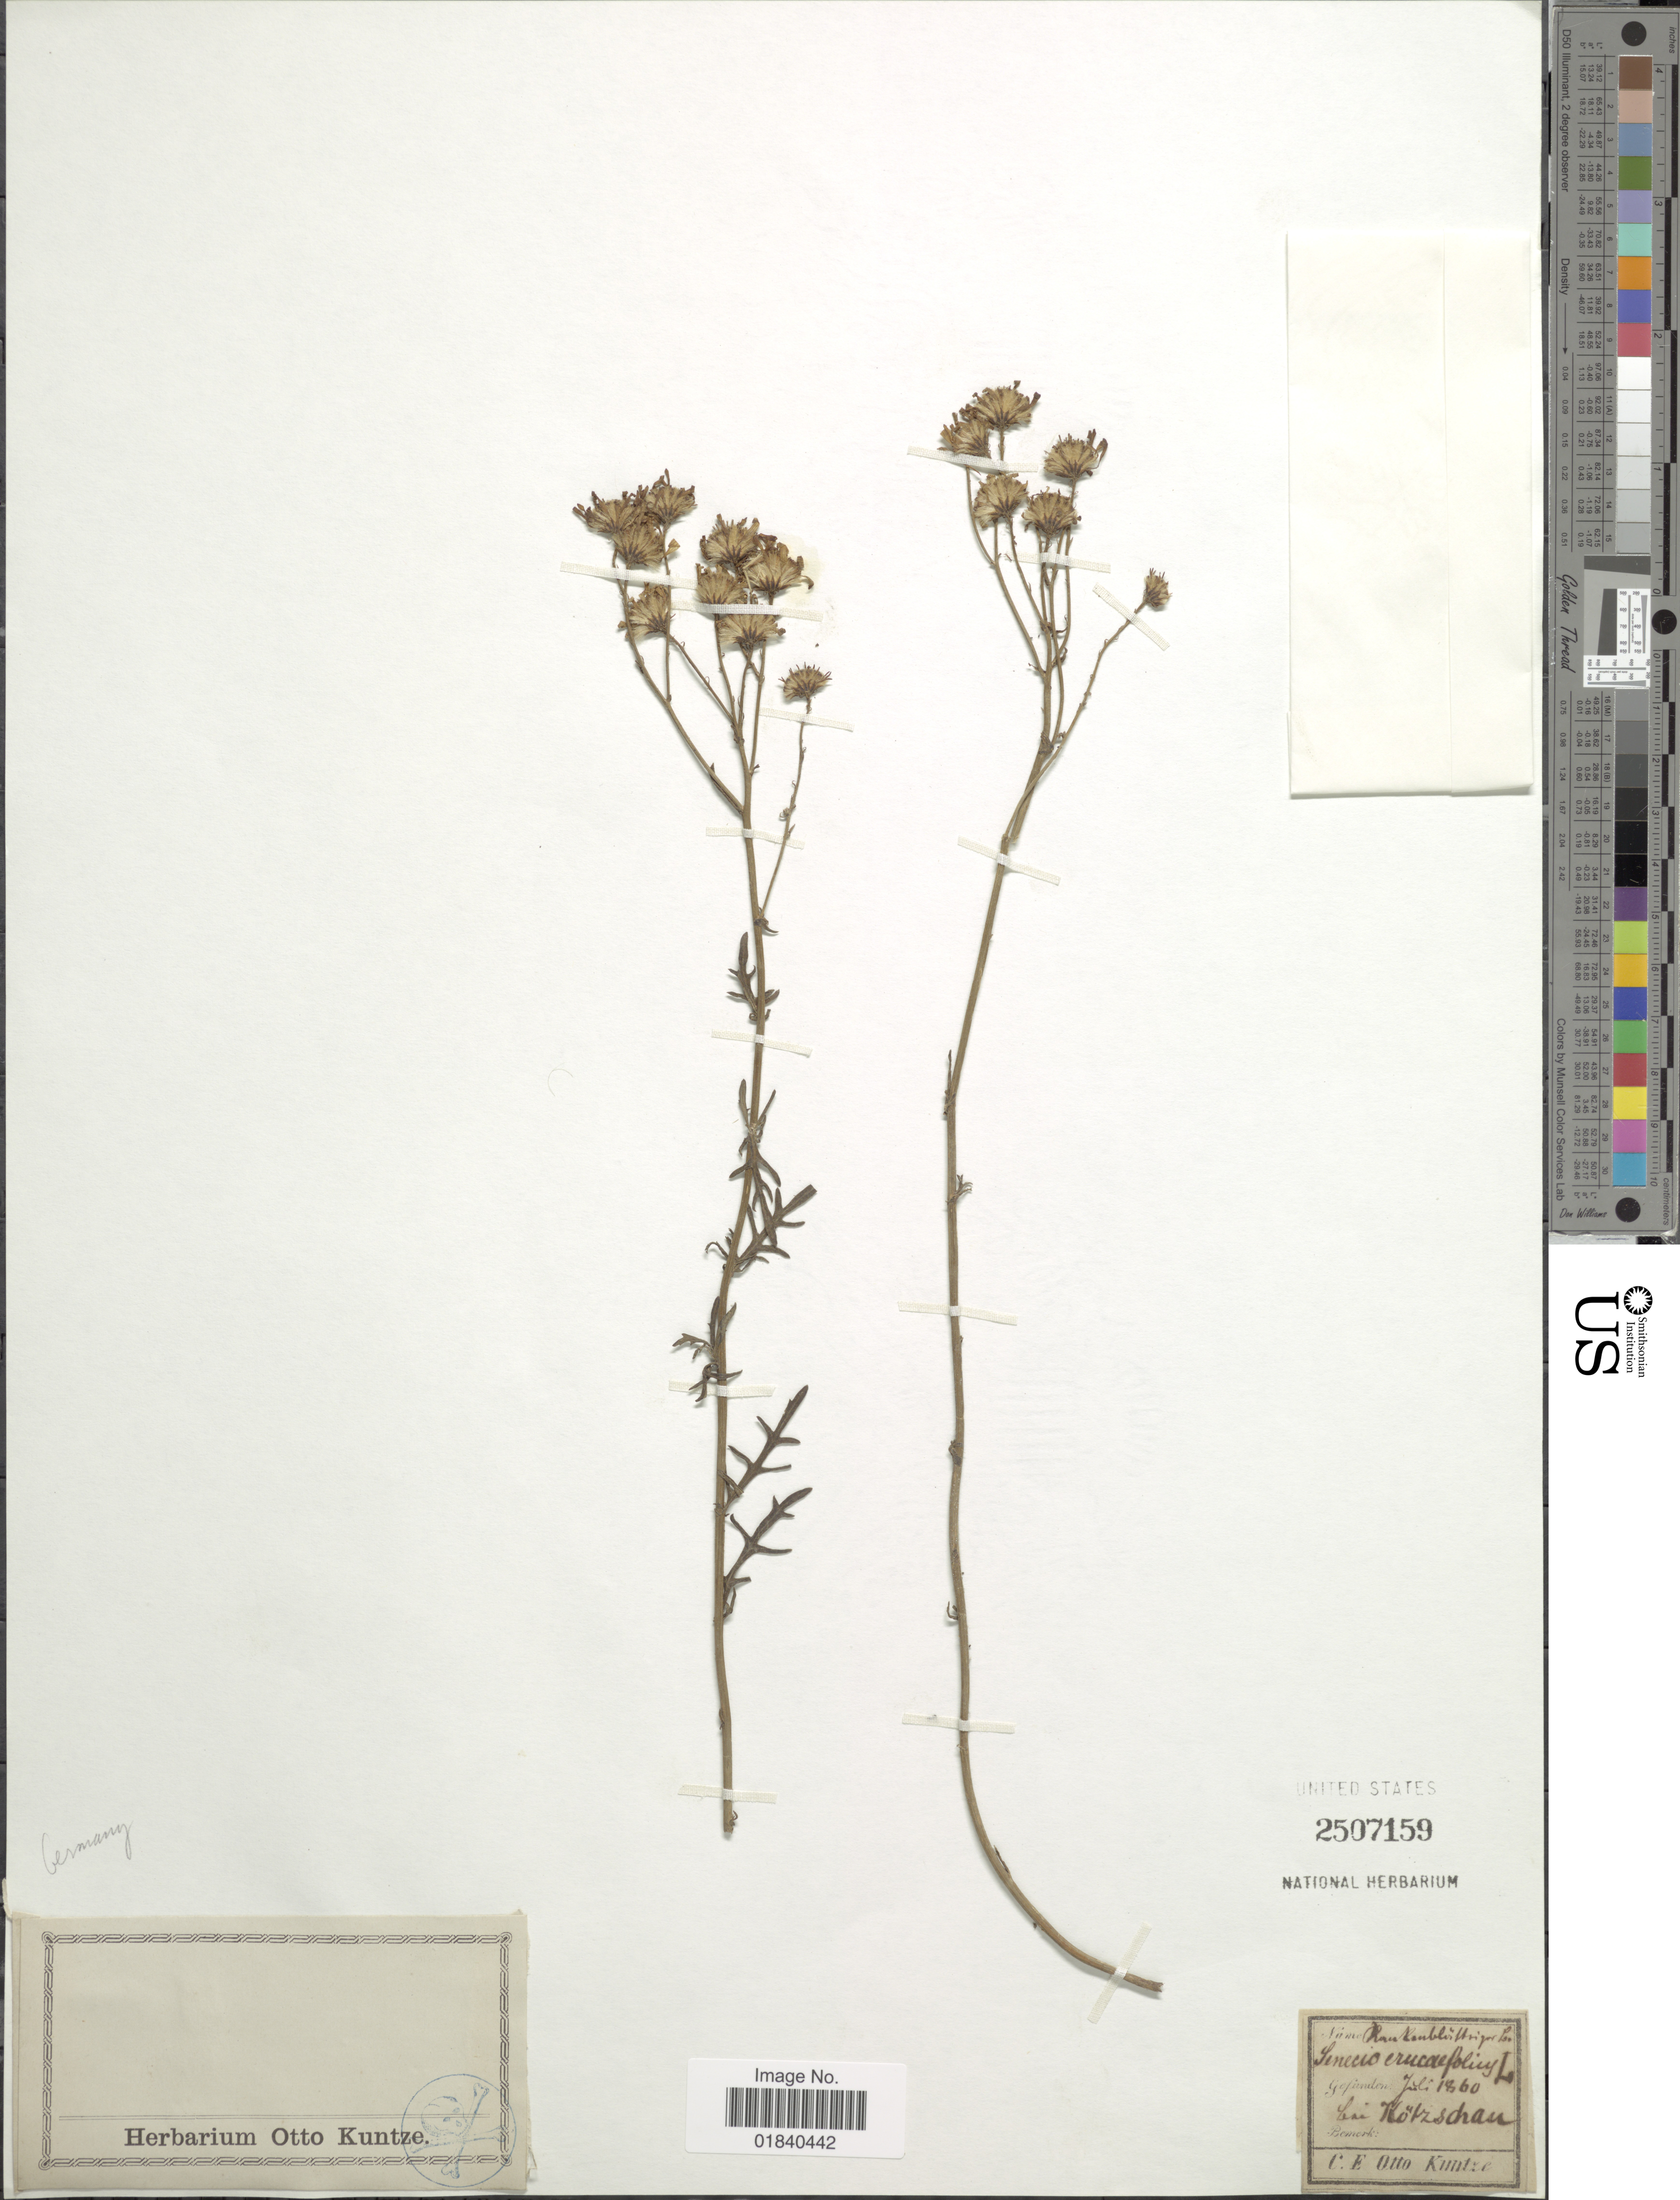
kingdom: Plantae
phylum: Tracheophyta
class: Magnoliopsida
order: Asterales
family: Asteraceae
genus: Senecio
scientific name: Senecio crucaefolius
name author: Willk.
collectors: C.E.O. Kuntze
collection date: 1860-07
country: Germany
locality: Leni Kotzschau. [interpreted]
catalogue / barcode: US 2507159